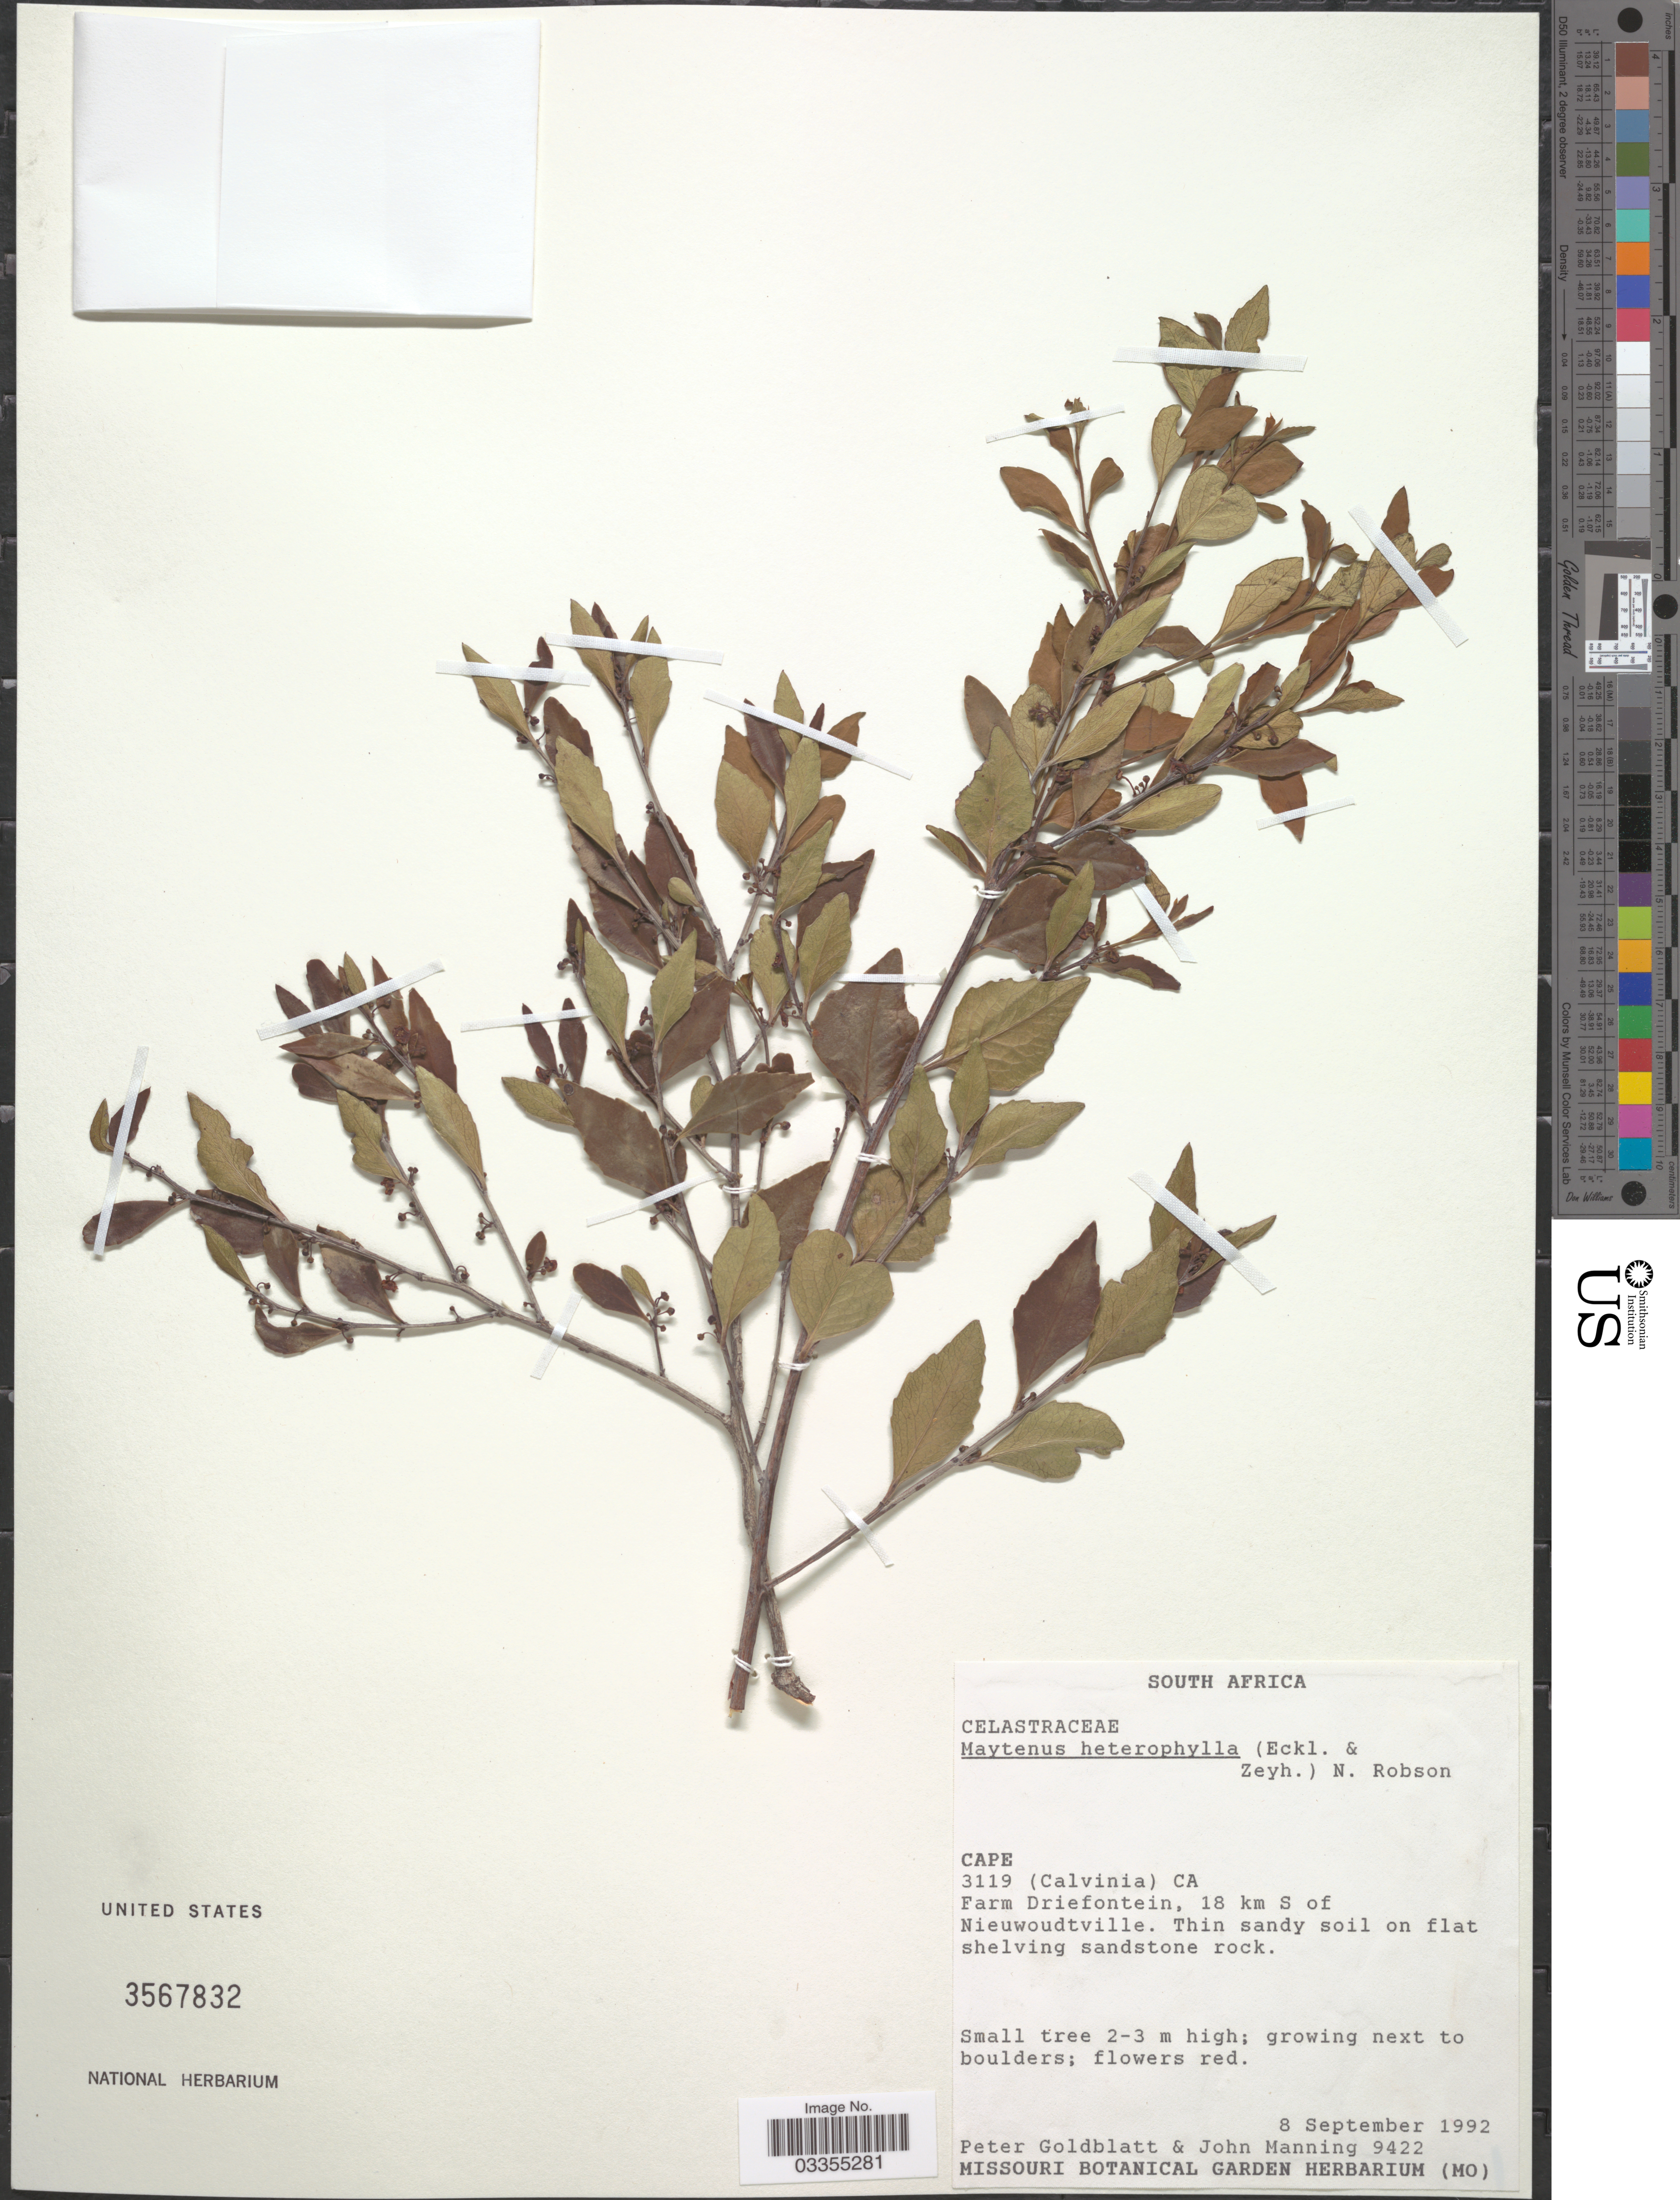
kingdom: Plantae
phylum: Tracheophyta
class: Magnoliopsida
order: Celastrales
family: Celastraceae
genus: Maytenus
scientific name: Maytenus heterophylla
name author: (Eckl. & Zeyh.) N. Robson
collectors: P. Goldblatt & J. Manning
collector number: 9422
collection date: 1992-09-08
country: South Africa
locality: Cape. 3119 (Calvinia) CA. Farm Driefontein, 18 km S of Nieuwoudtville.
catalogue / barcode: US 3567832